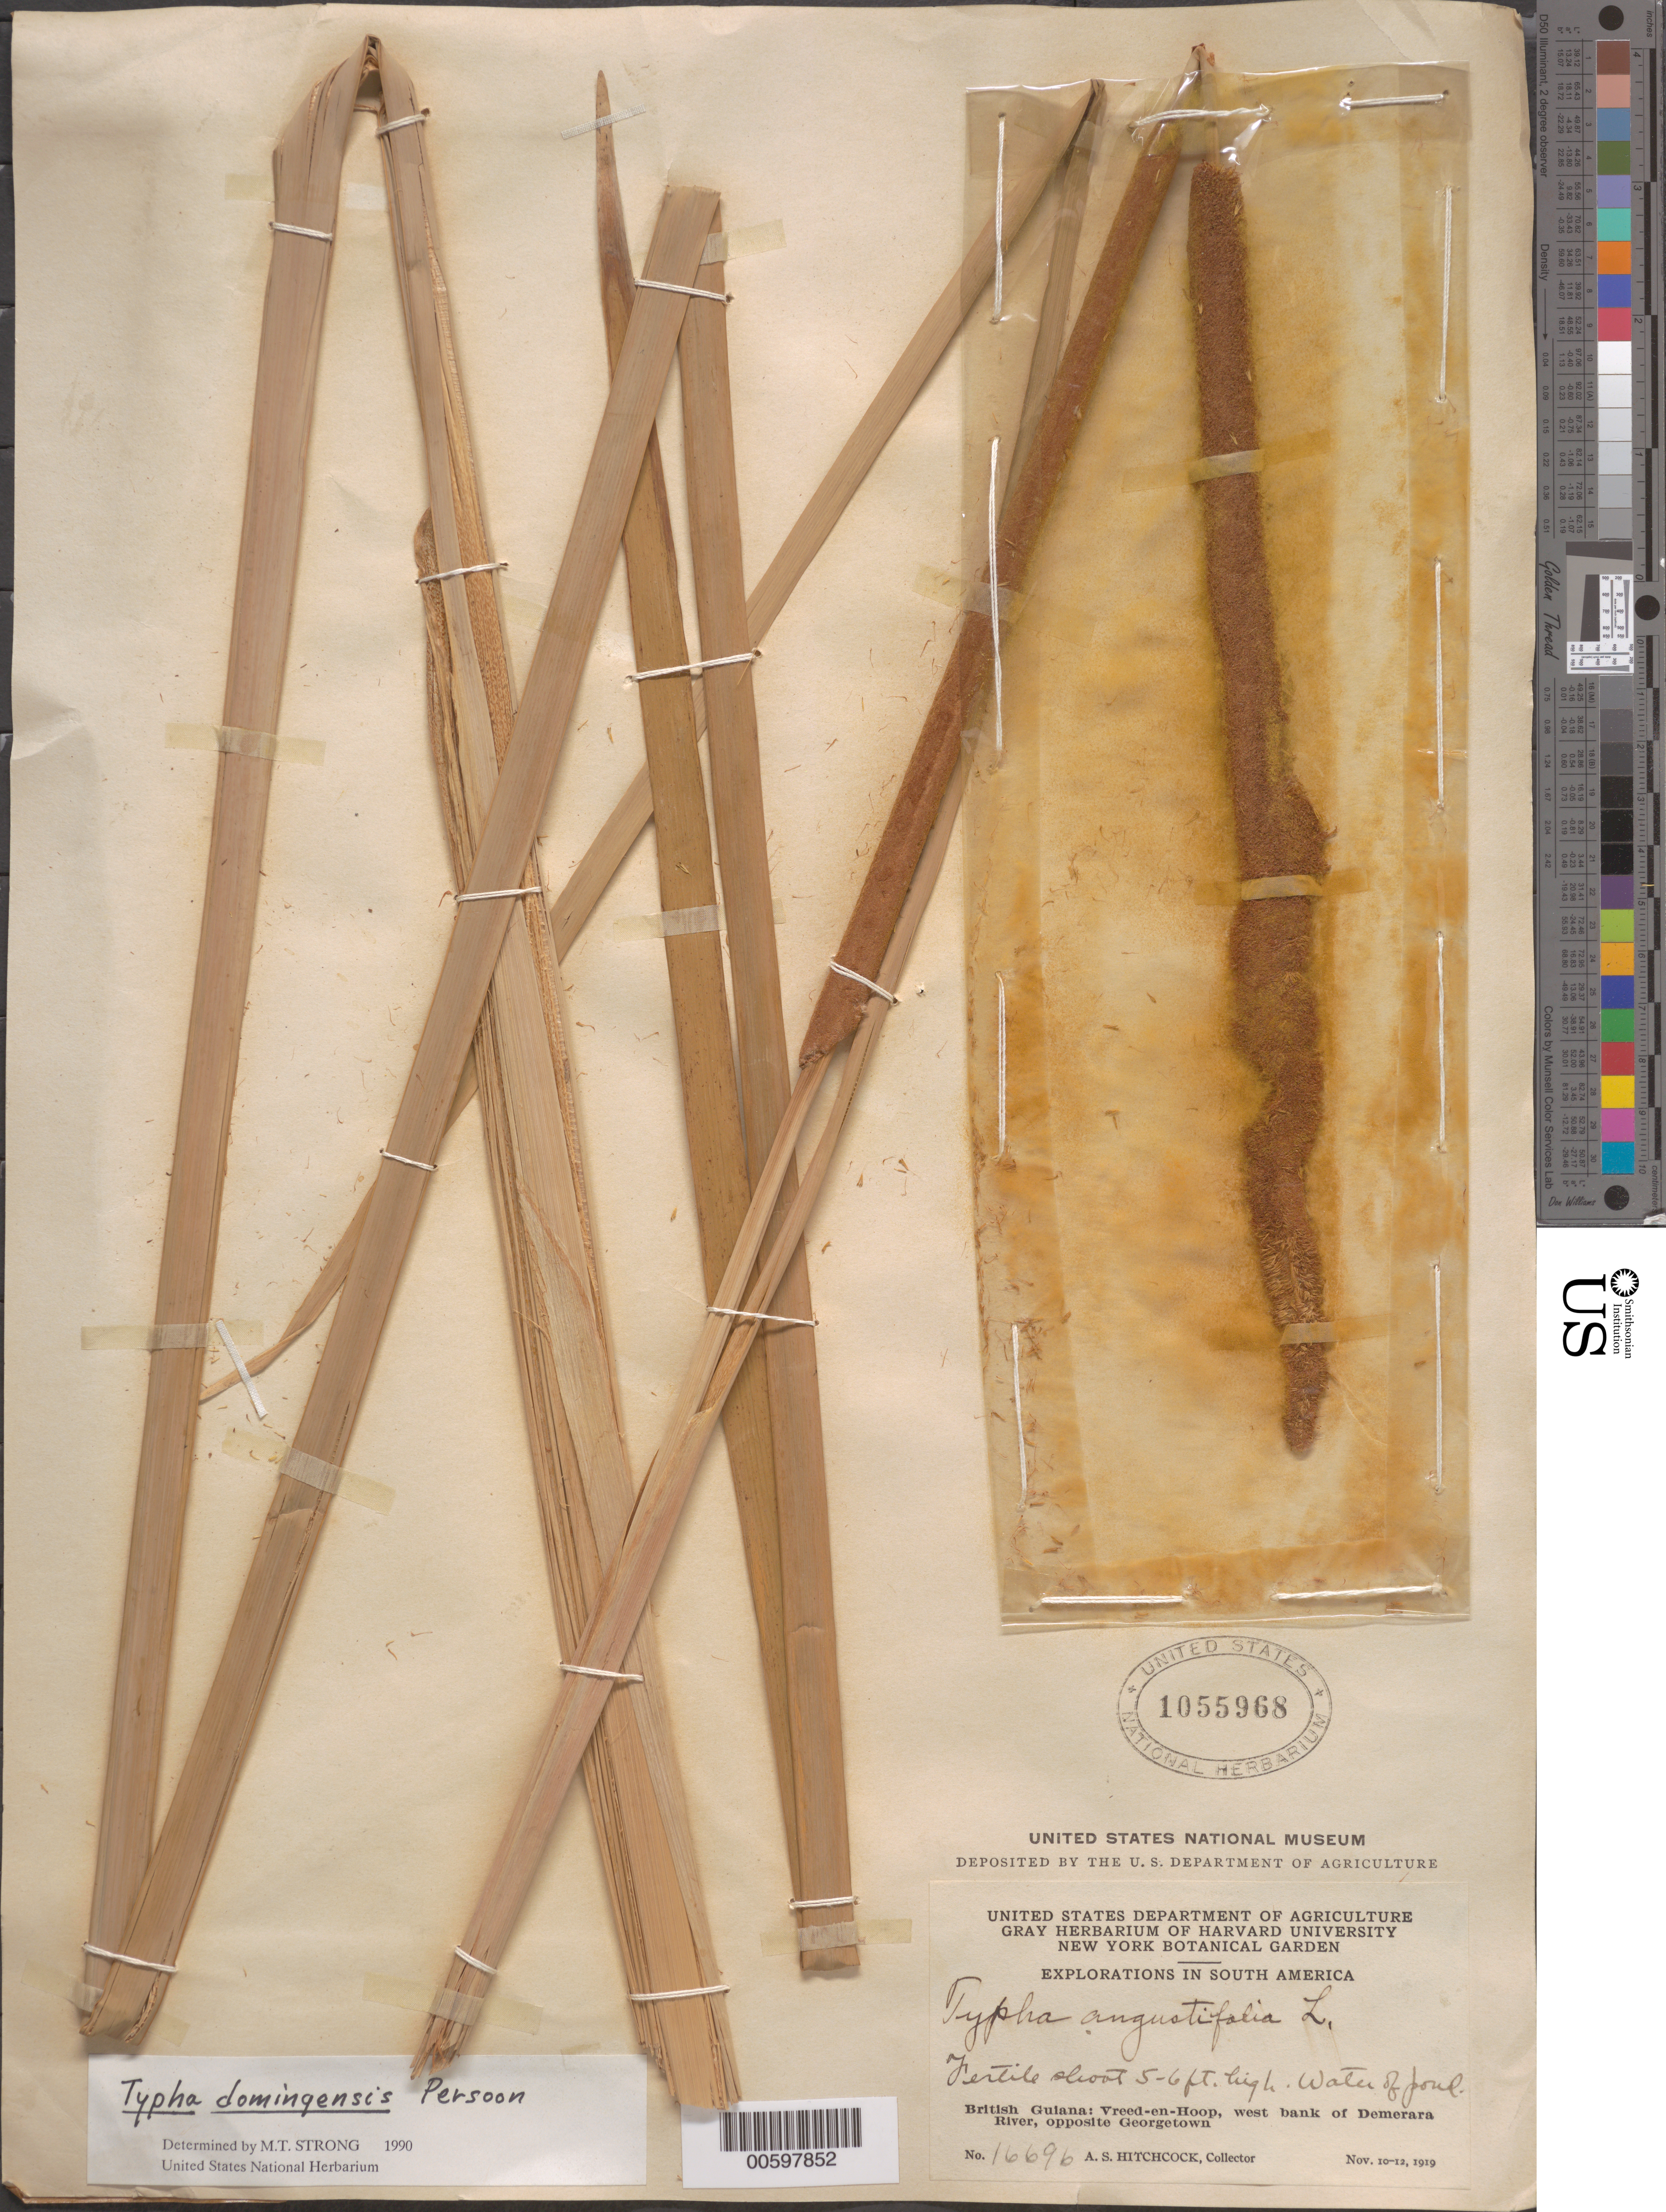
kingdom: Plantae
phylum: Tracheophyta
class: Liliopsida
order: Poales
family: Typhaceae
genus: Typha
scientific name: Typha domingensis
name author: Pers.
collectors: A. S. Hitchcock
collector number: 16696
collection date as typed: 10 Nov 1919 to 12 Nov 1919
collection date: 1919-11-10/1919-11-12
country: Guyana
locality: Vreed-en-Hoop, Demerara River, opposite Georgetown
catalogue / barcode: US 1055968